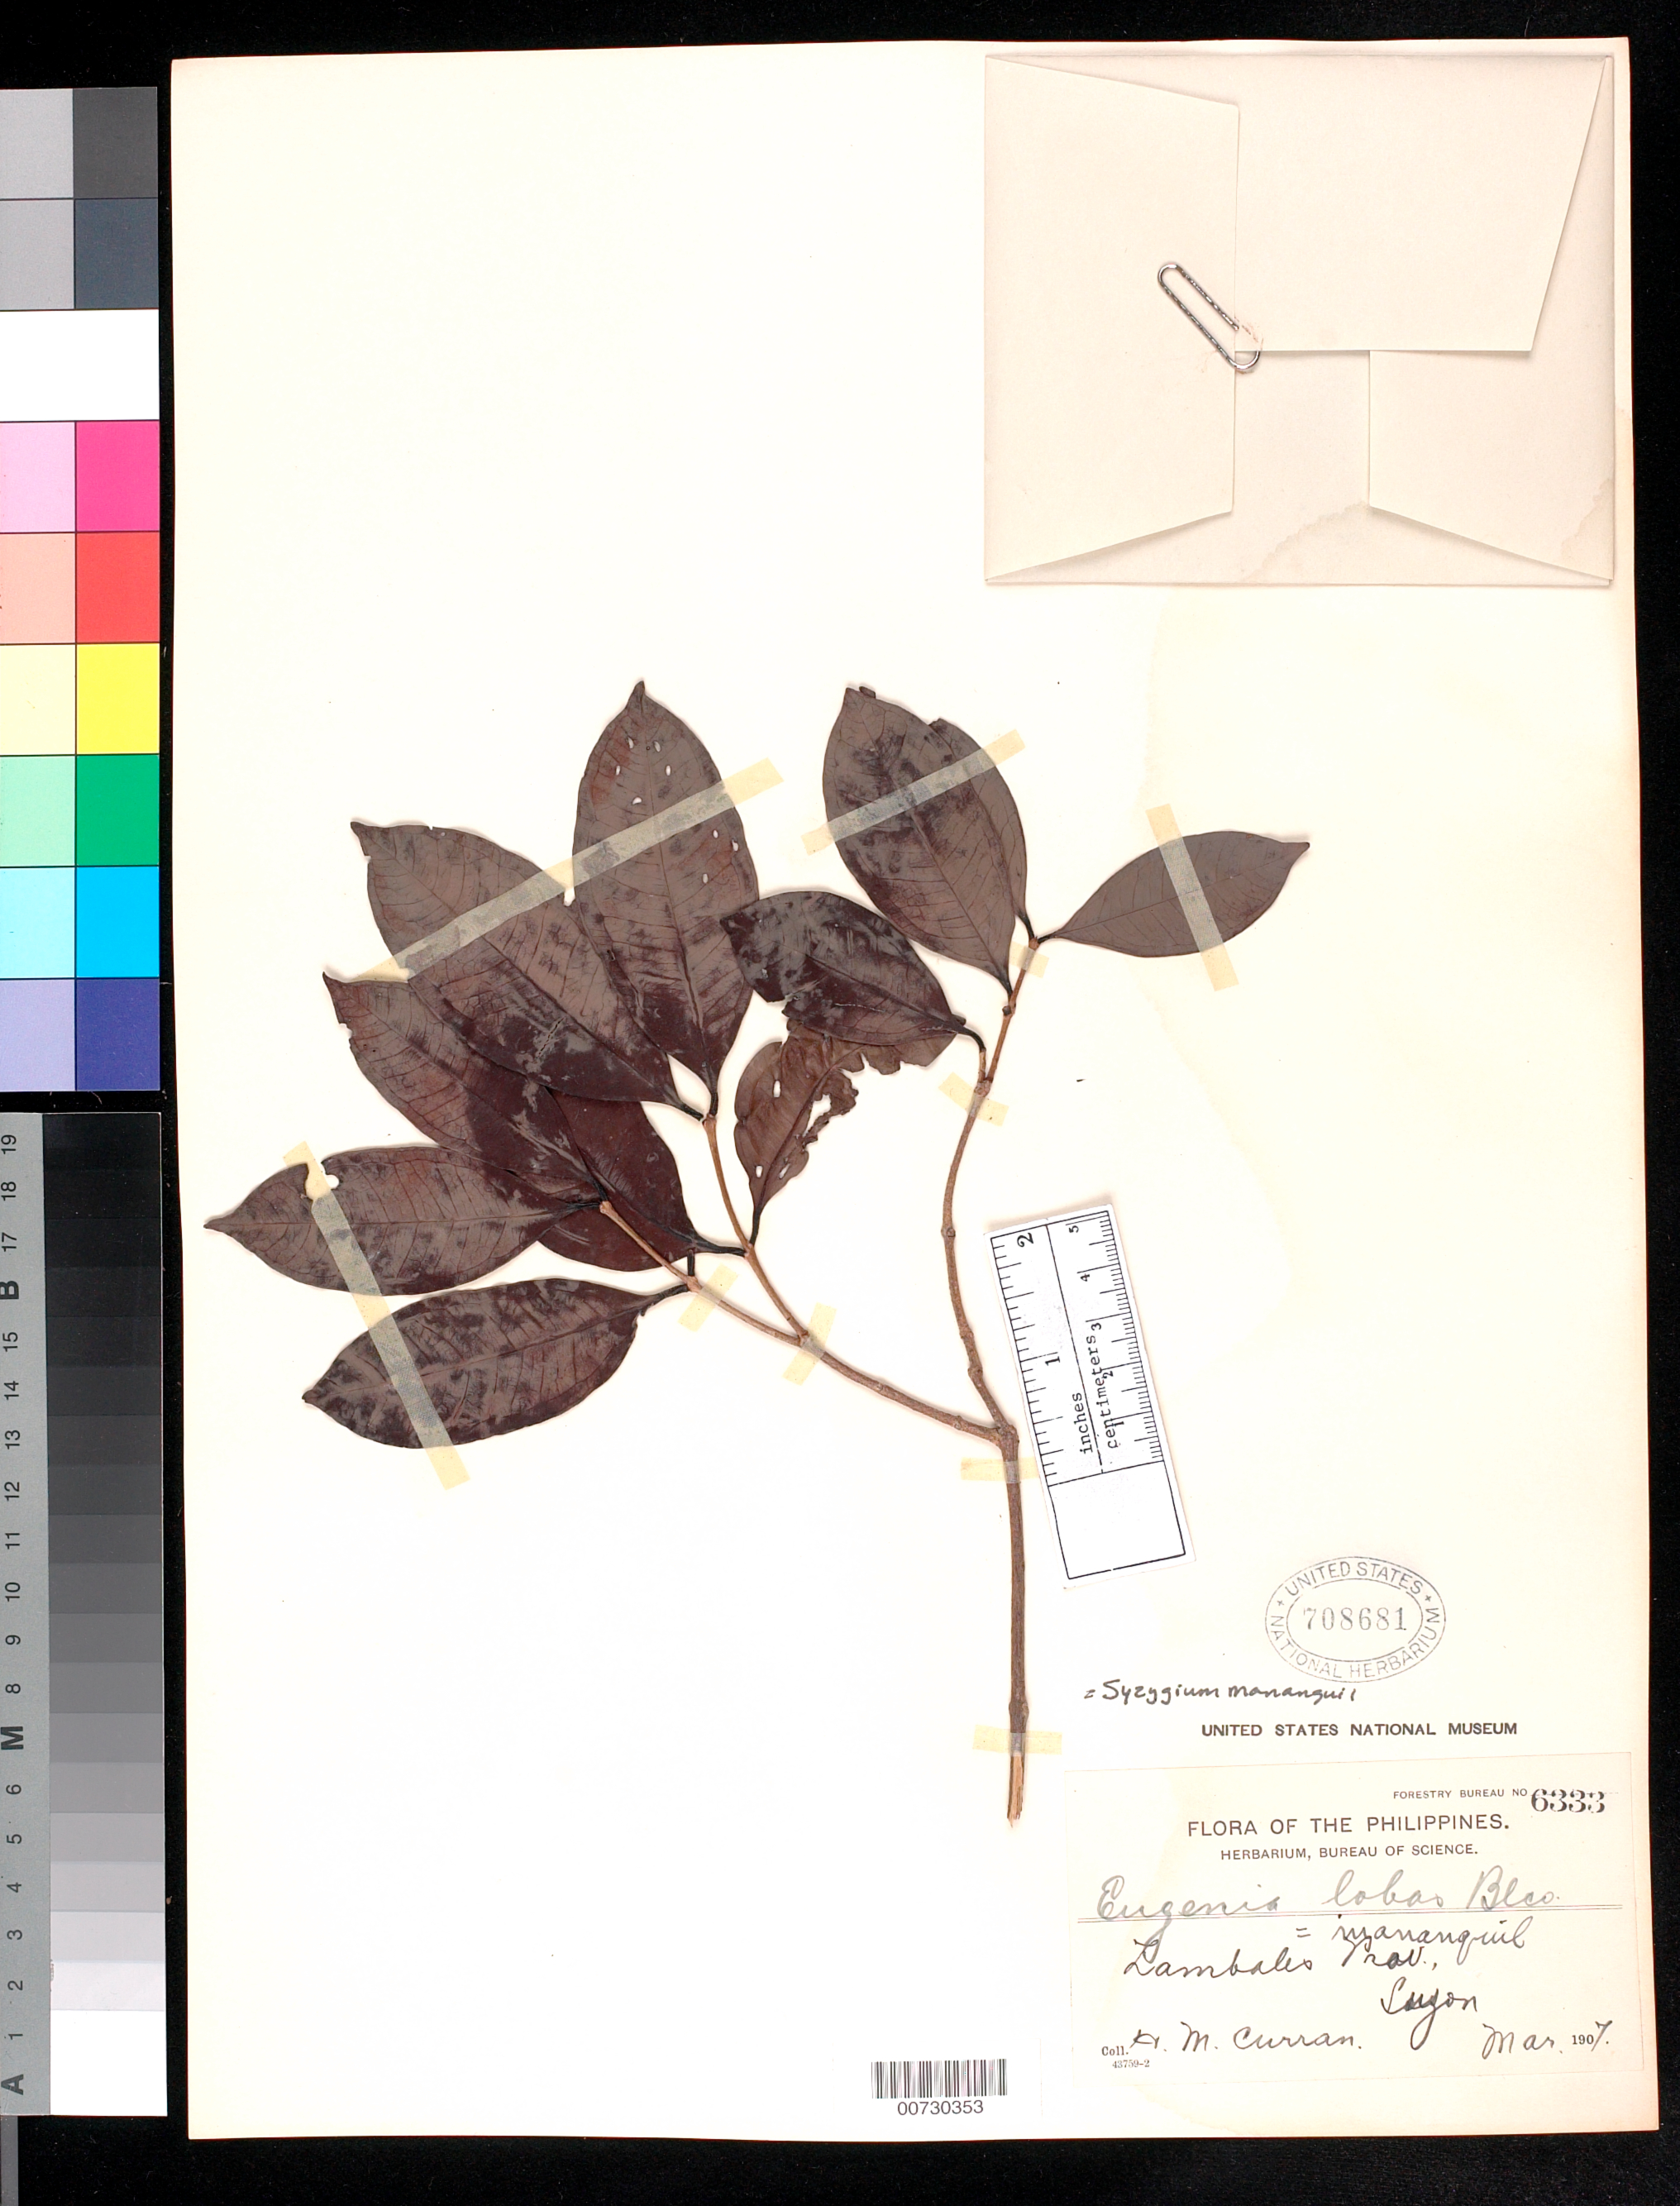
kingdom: Plantae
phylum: Tracheophyta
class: Magnoliopsida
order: Myrtales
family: Myrtaceae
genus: Syzygium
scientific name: Syzygium mananquil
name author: (Blanco) Merr.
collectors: H. M. Curran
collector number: For. Bur. 6333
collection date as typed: Mar 1907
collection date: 1907-03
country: Philippines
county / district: Luzon Island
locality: Lambales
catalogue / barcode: US 708681